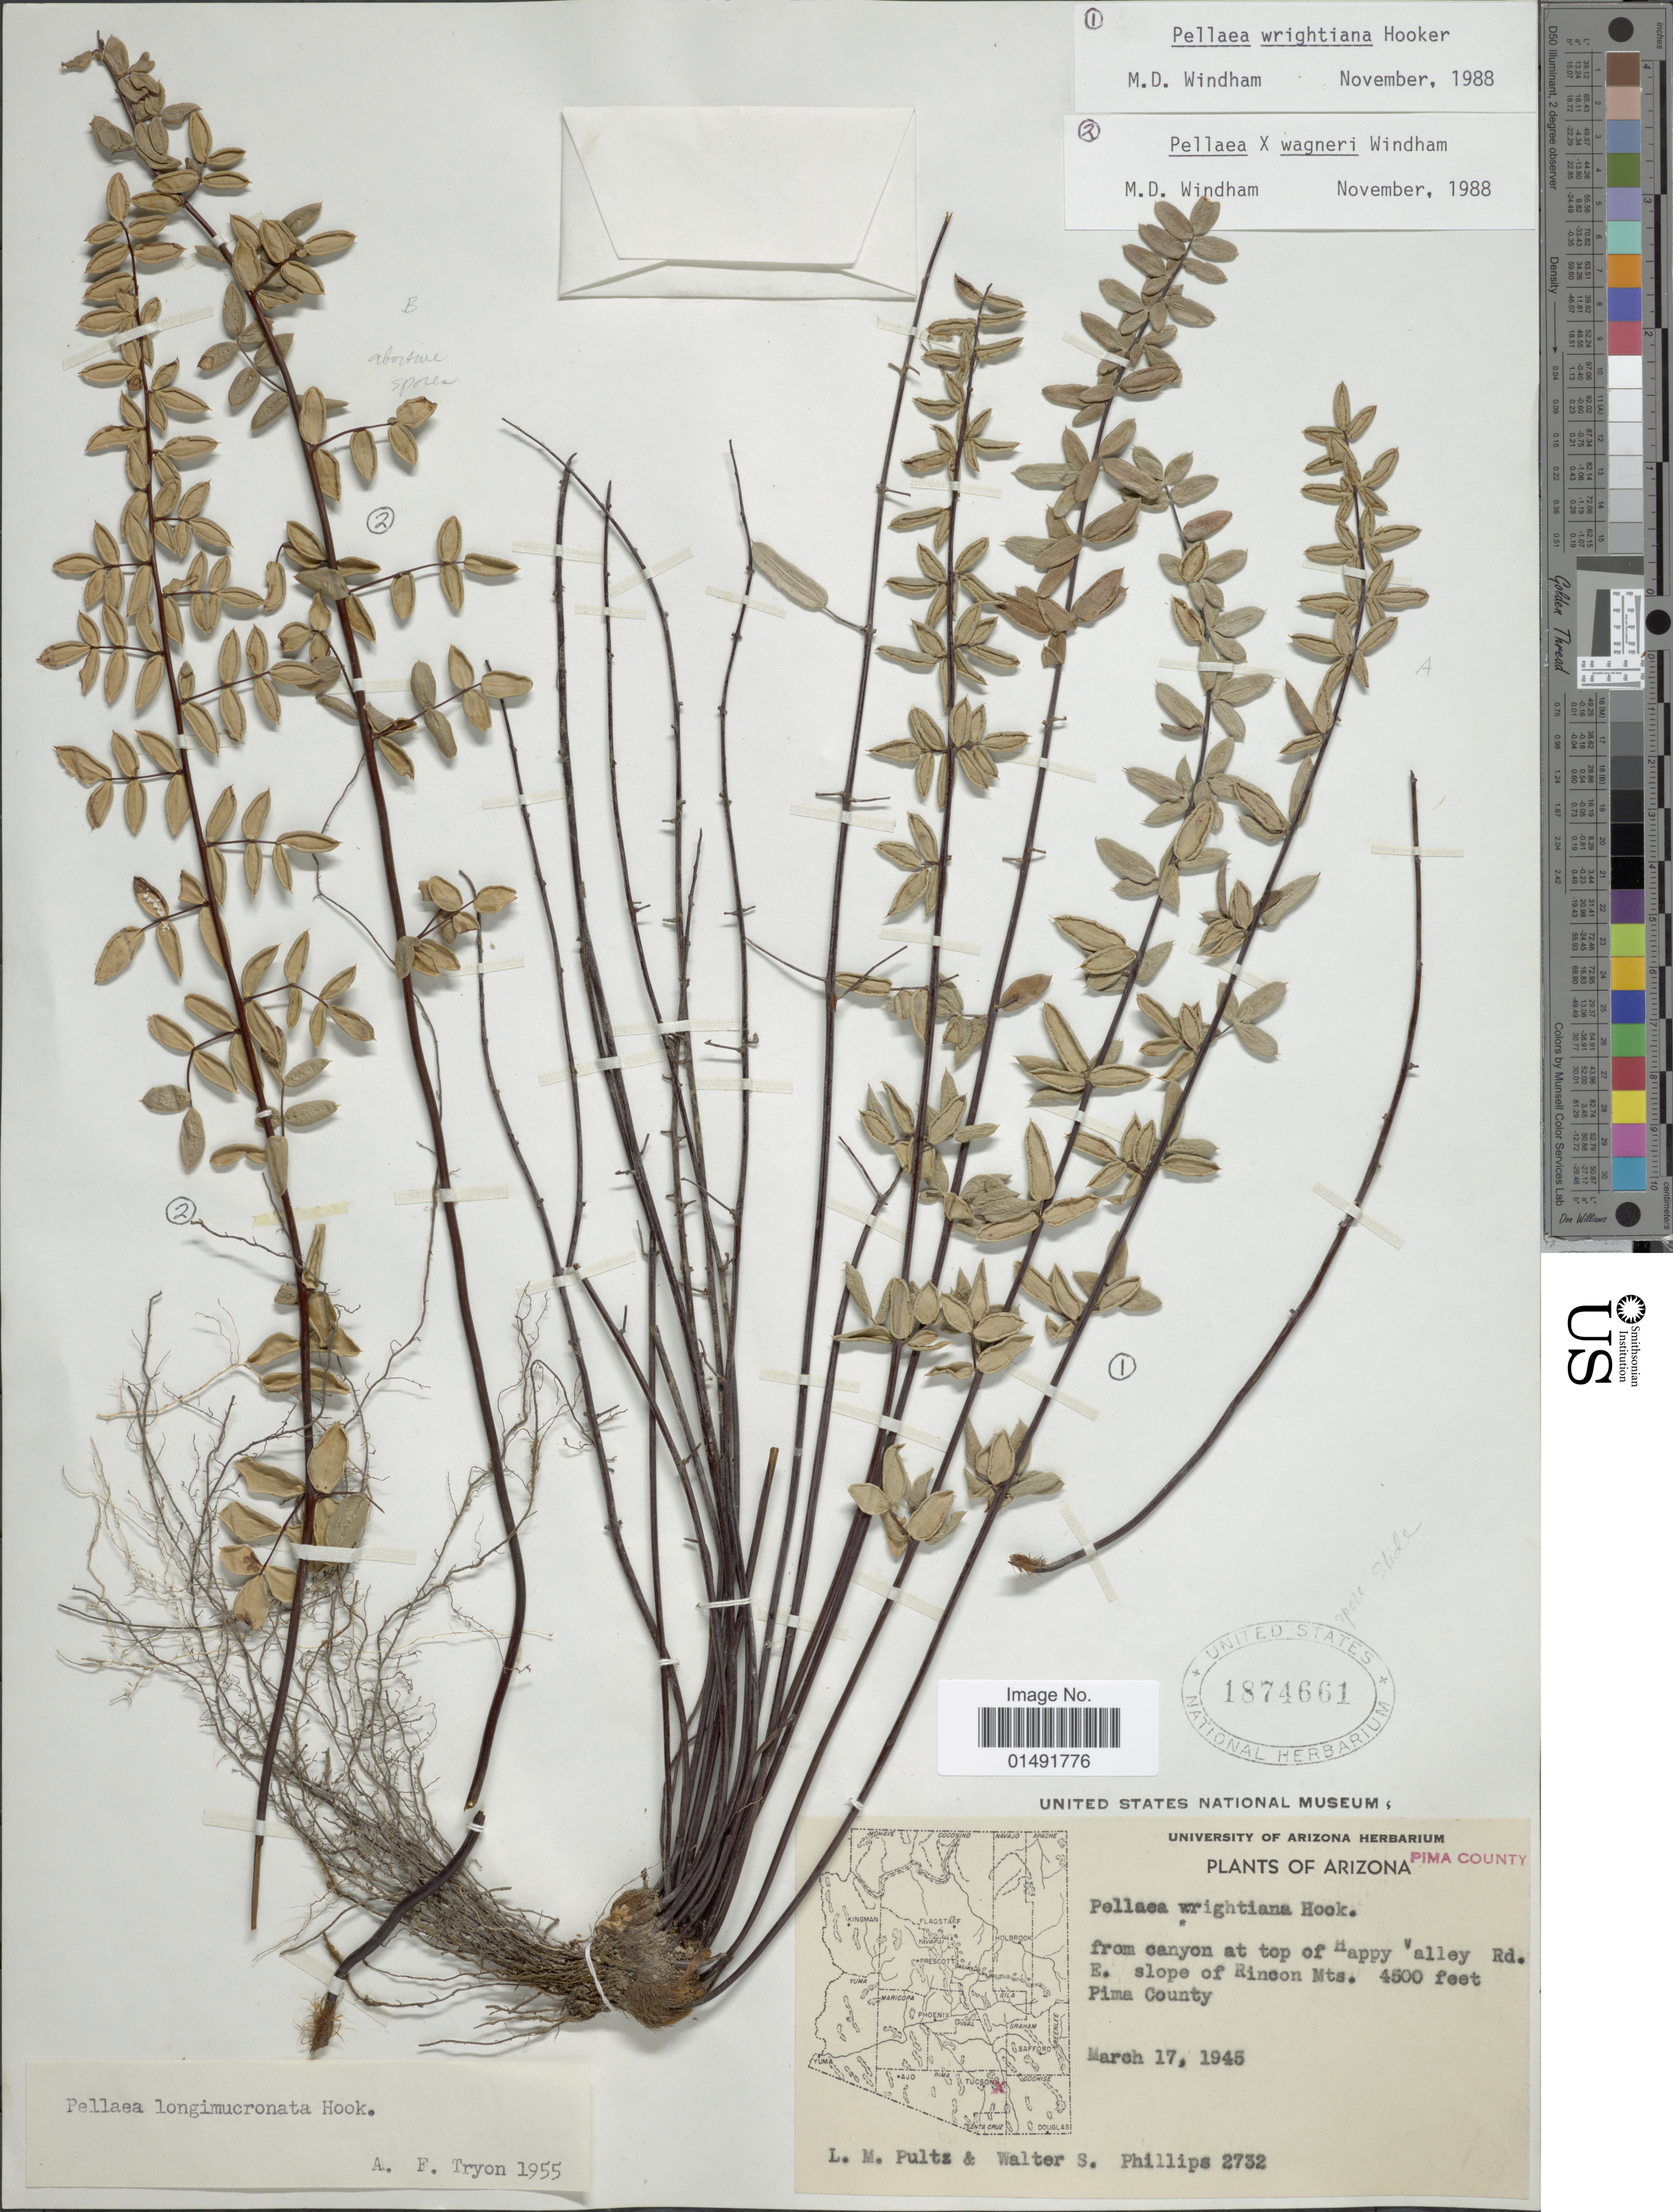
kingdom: Plantae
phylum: Tracheophyta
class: Polypodiopsida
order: Polypodiales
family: Pteridaceae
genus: Pellaea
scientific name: Pellaea x wagneri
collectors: L. Pultz & W. S. Phillips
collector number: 2732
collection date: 1945-03-17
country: United States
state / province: Arizona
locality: From canyon at top of Happy Valley Rd. E. slope of Rincon Mts, Pima County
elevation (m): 1372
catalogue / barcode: US 1874661